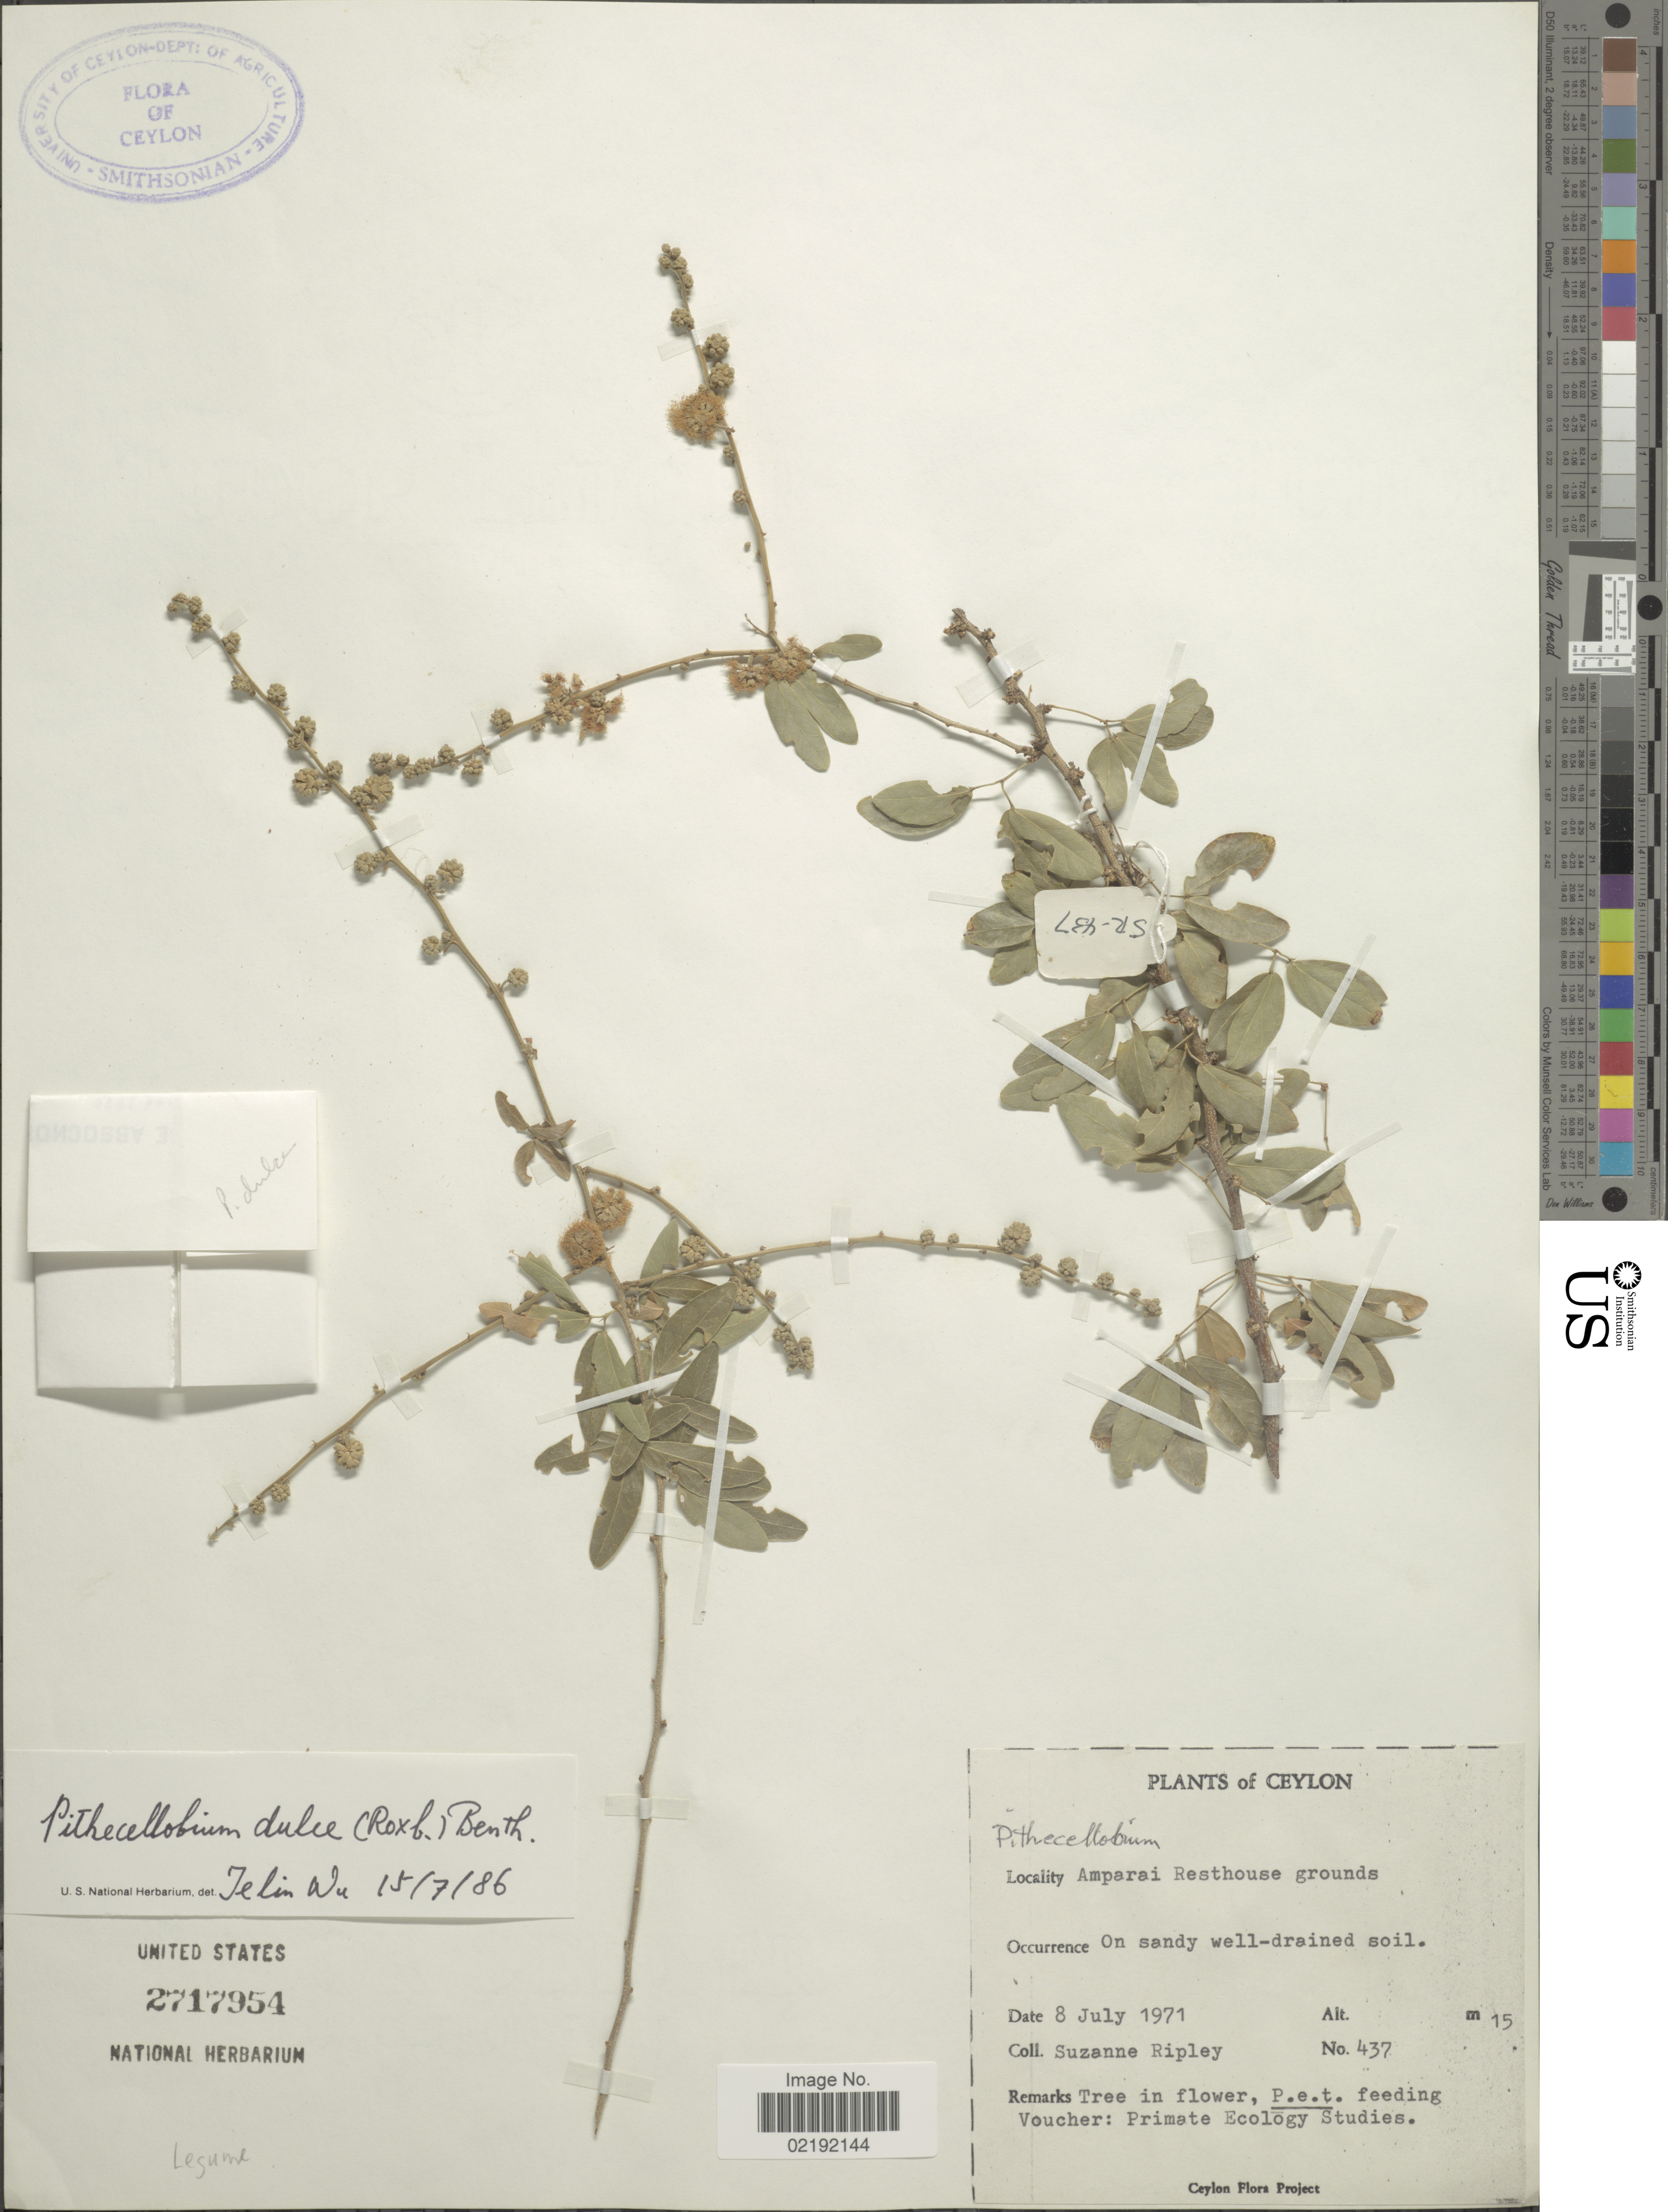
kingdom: Plantae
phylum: Tracheophyta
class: Magnoliopsida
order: Fabales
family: Fabaceae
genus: Pithecellobium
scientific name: Pithecellobium sp.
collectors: S. Ripley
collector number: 437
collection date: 1971-07-08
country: Sri Lanka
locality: Ceylon. Amparai Resthouse grounds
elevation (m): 15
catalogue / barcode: US 2717954